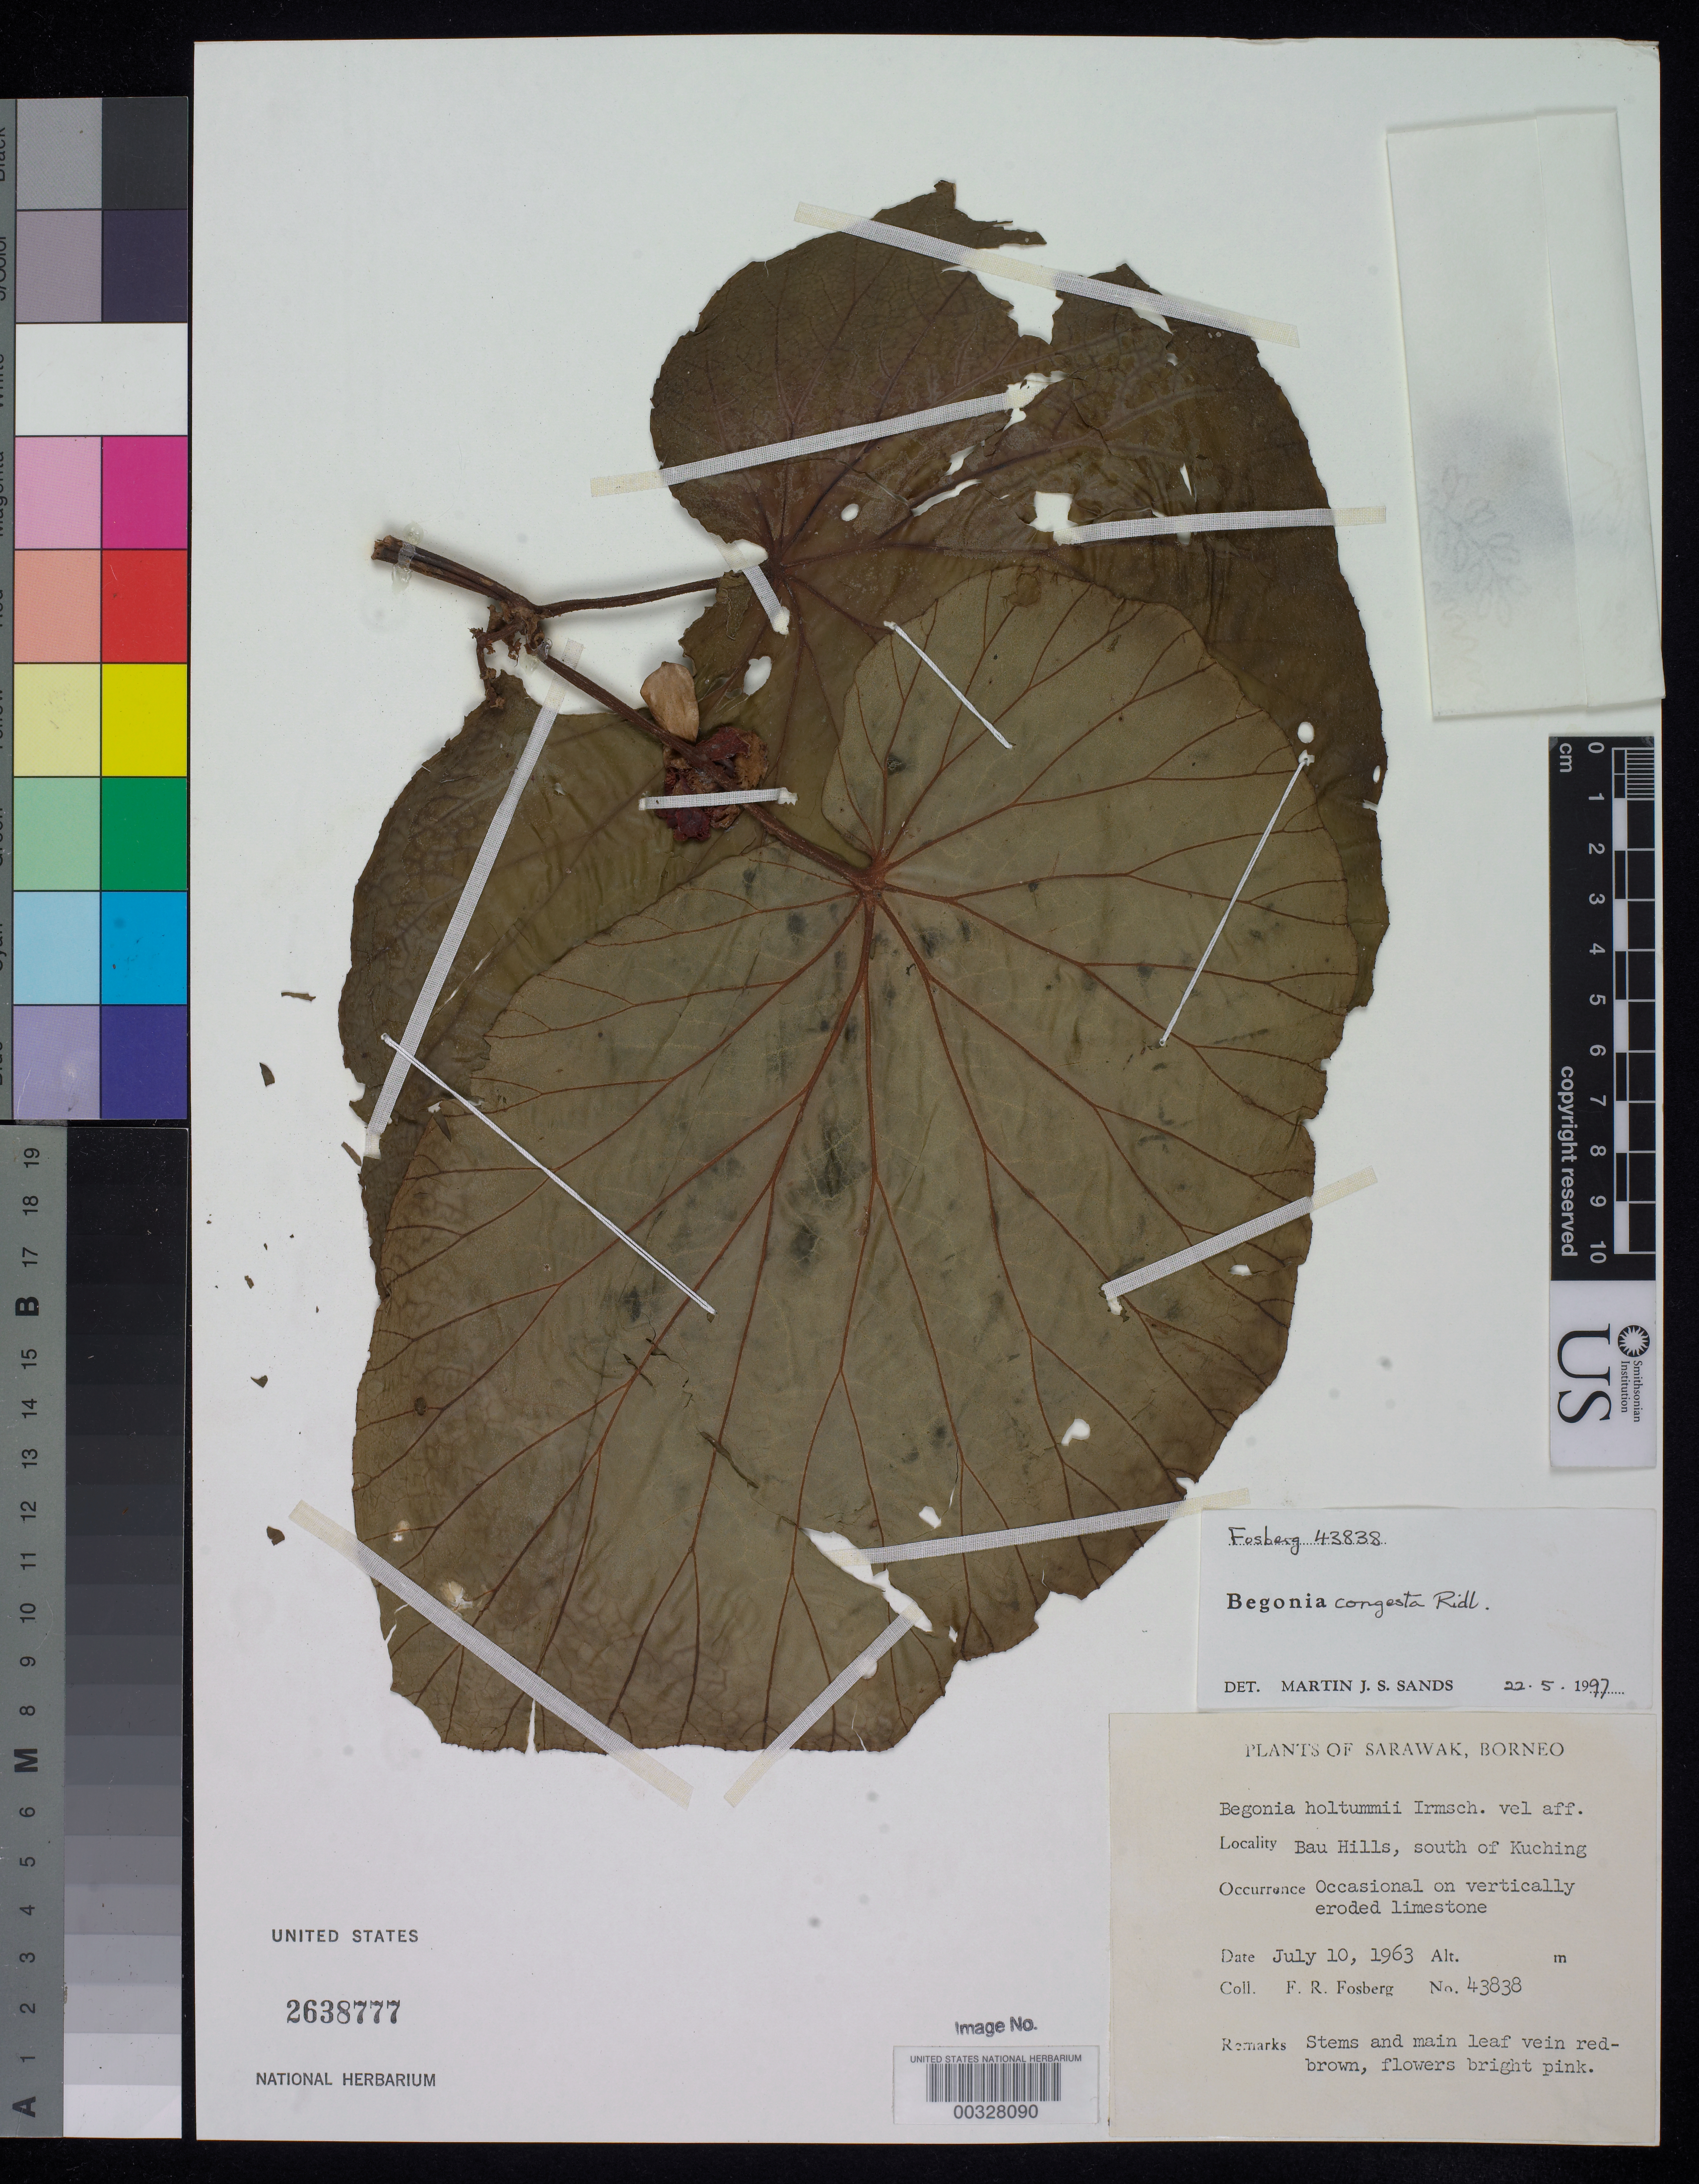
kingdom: Plantae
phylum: Tracheophyta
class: Magnoliopsida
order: Cucurbitales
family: Begoniaceae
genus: Begonia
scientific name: Begonia congesta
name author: Ridl.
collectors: F. R. Fosberg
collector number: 43838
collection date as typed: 10 Jul 1963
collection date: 1963-07-10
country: Malaysia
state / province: Sarawak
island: Borneo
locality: Bau hills, s of kuching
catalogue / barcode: US 2638777